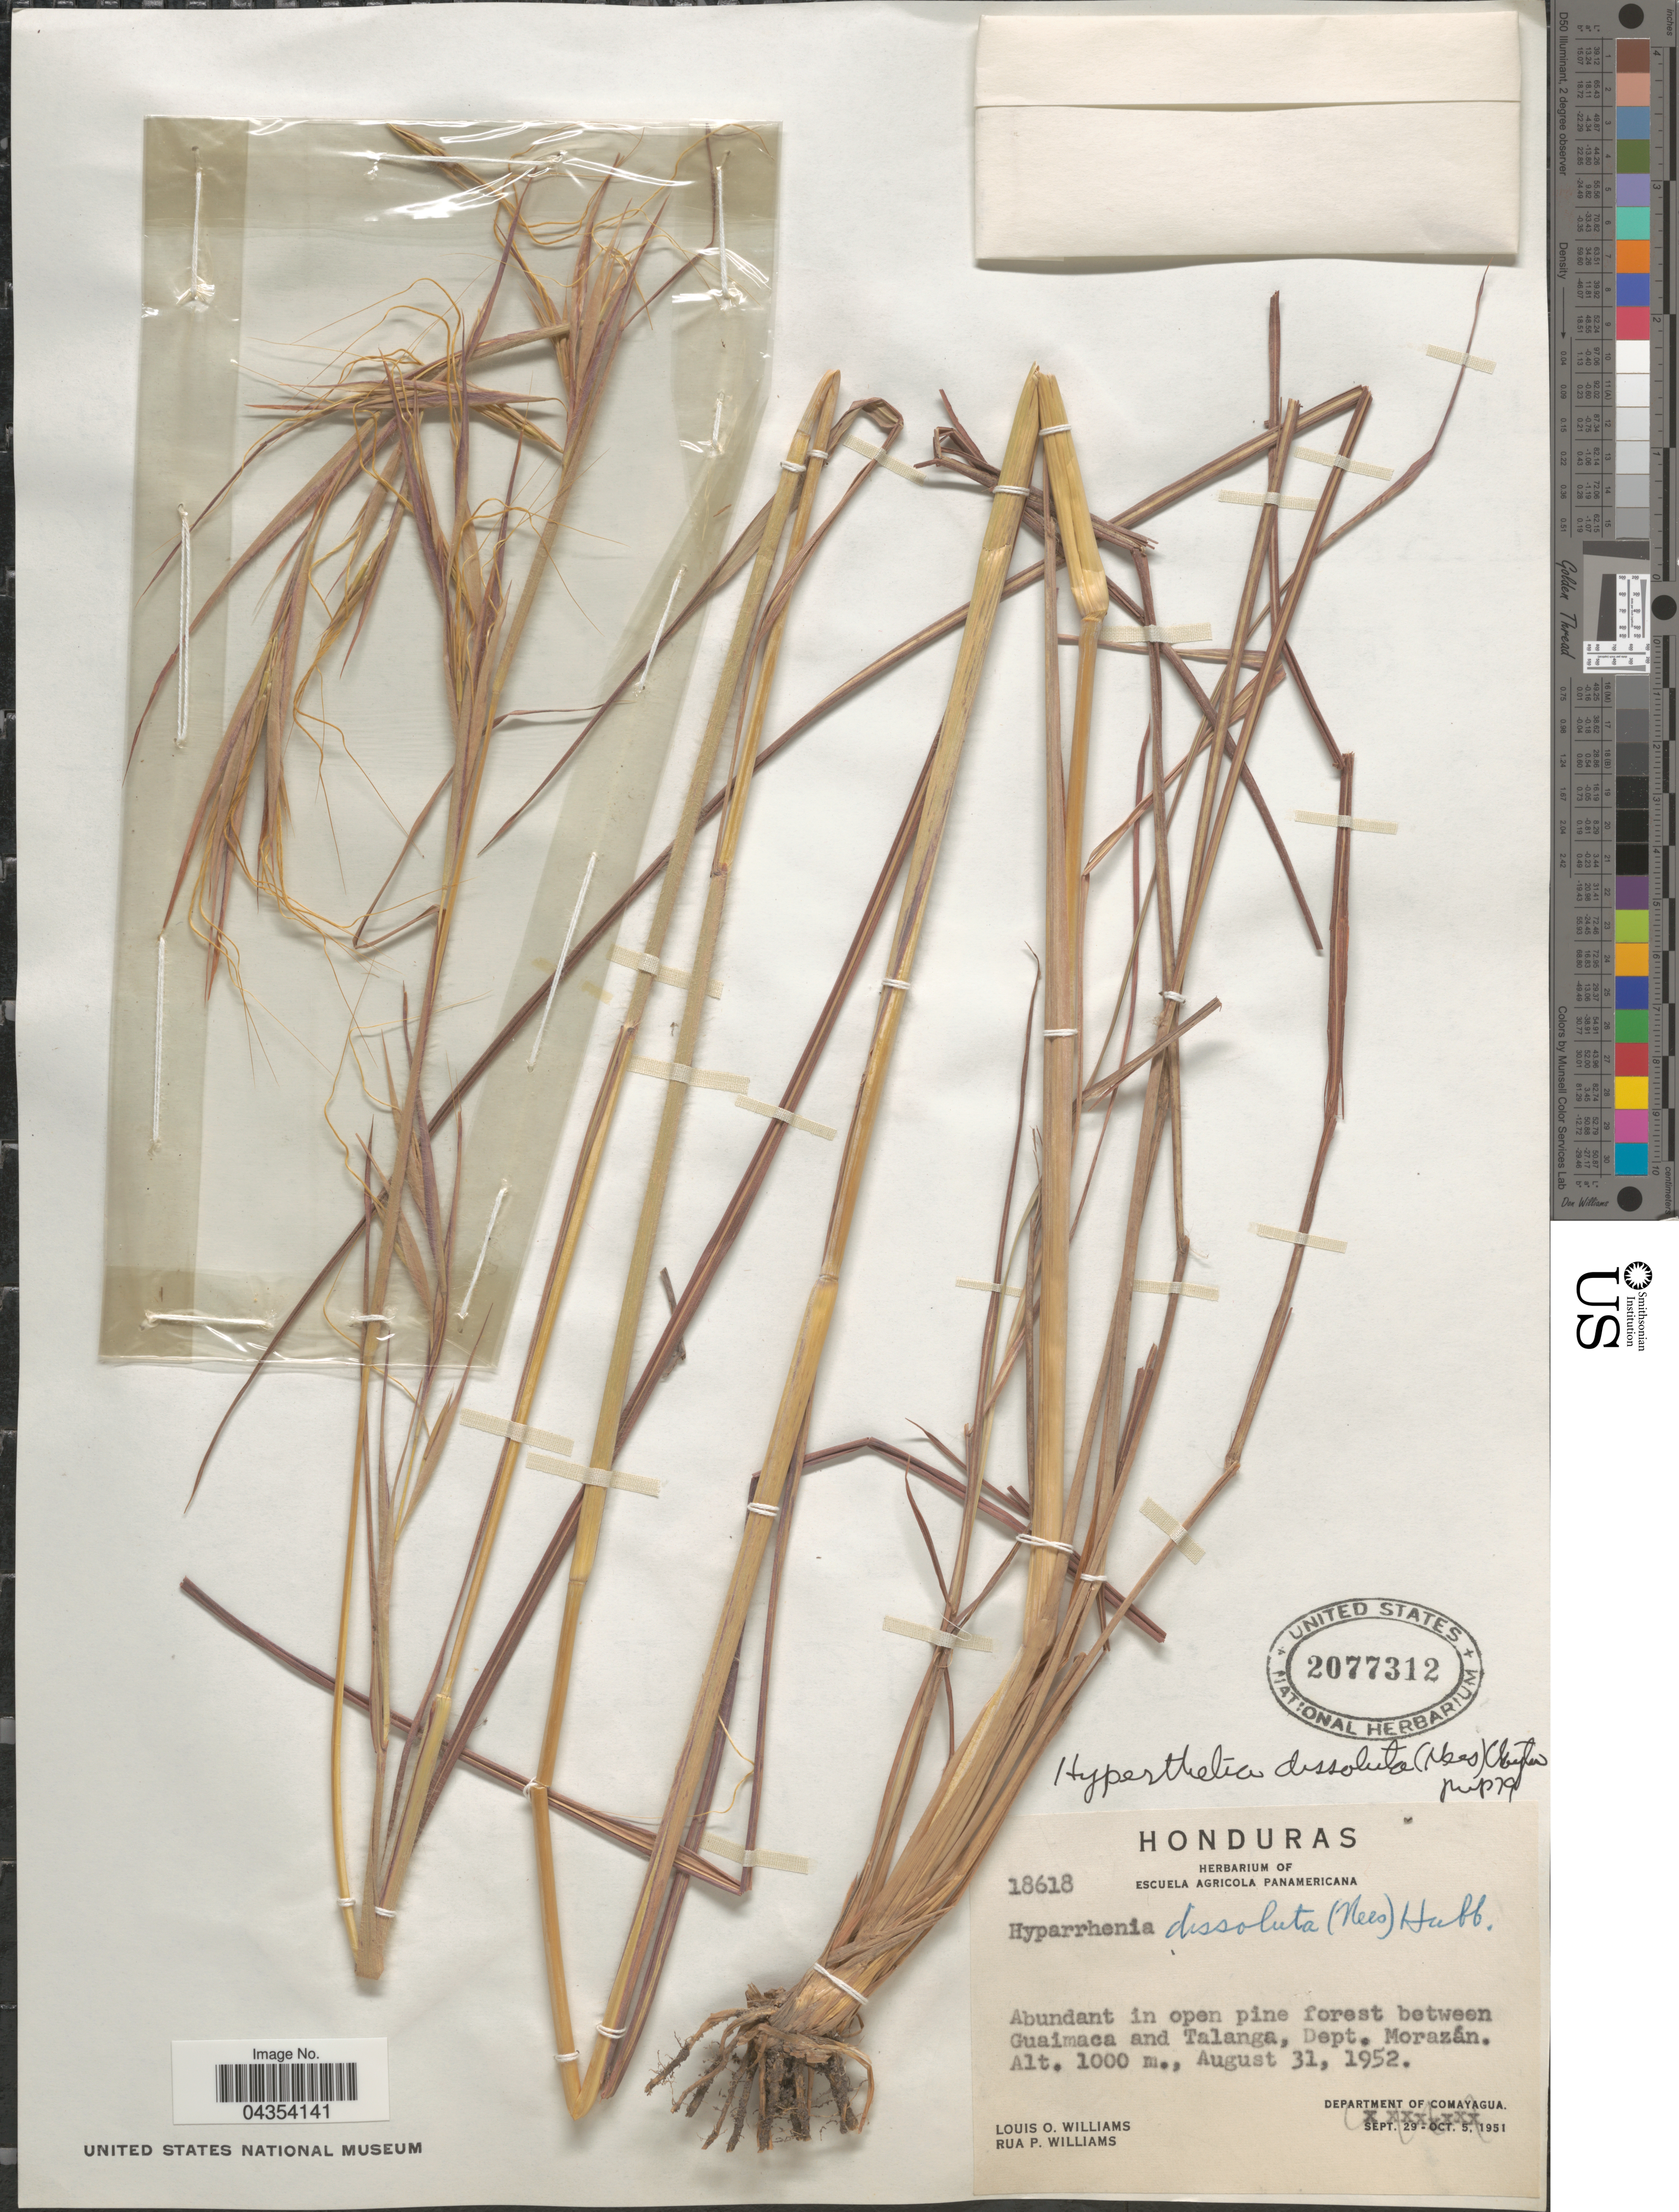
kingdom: Plantae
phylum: Tracheophyta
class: Liliopsida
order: Poales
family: Poaceae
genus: Hyperthelia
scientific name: Hyperthelia dissoluta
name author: (Nees ex Steud.) Clayton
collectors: L. O. Williams & R. P. Williams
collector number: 18618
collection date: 1952-08-31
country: Honduras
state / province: Fco. Morazán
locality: Abundant in open pine forest between Guaimaca and Talanga, Dept. Morazán.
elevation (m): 1000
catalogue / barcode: US 2077312